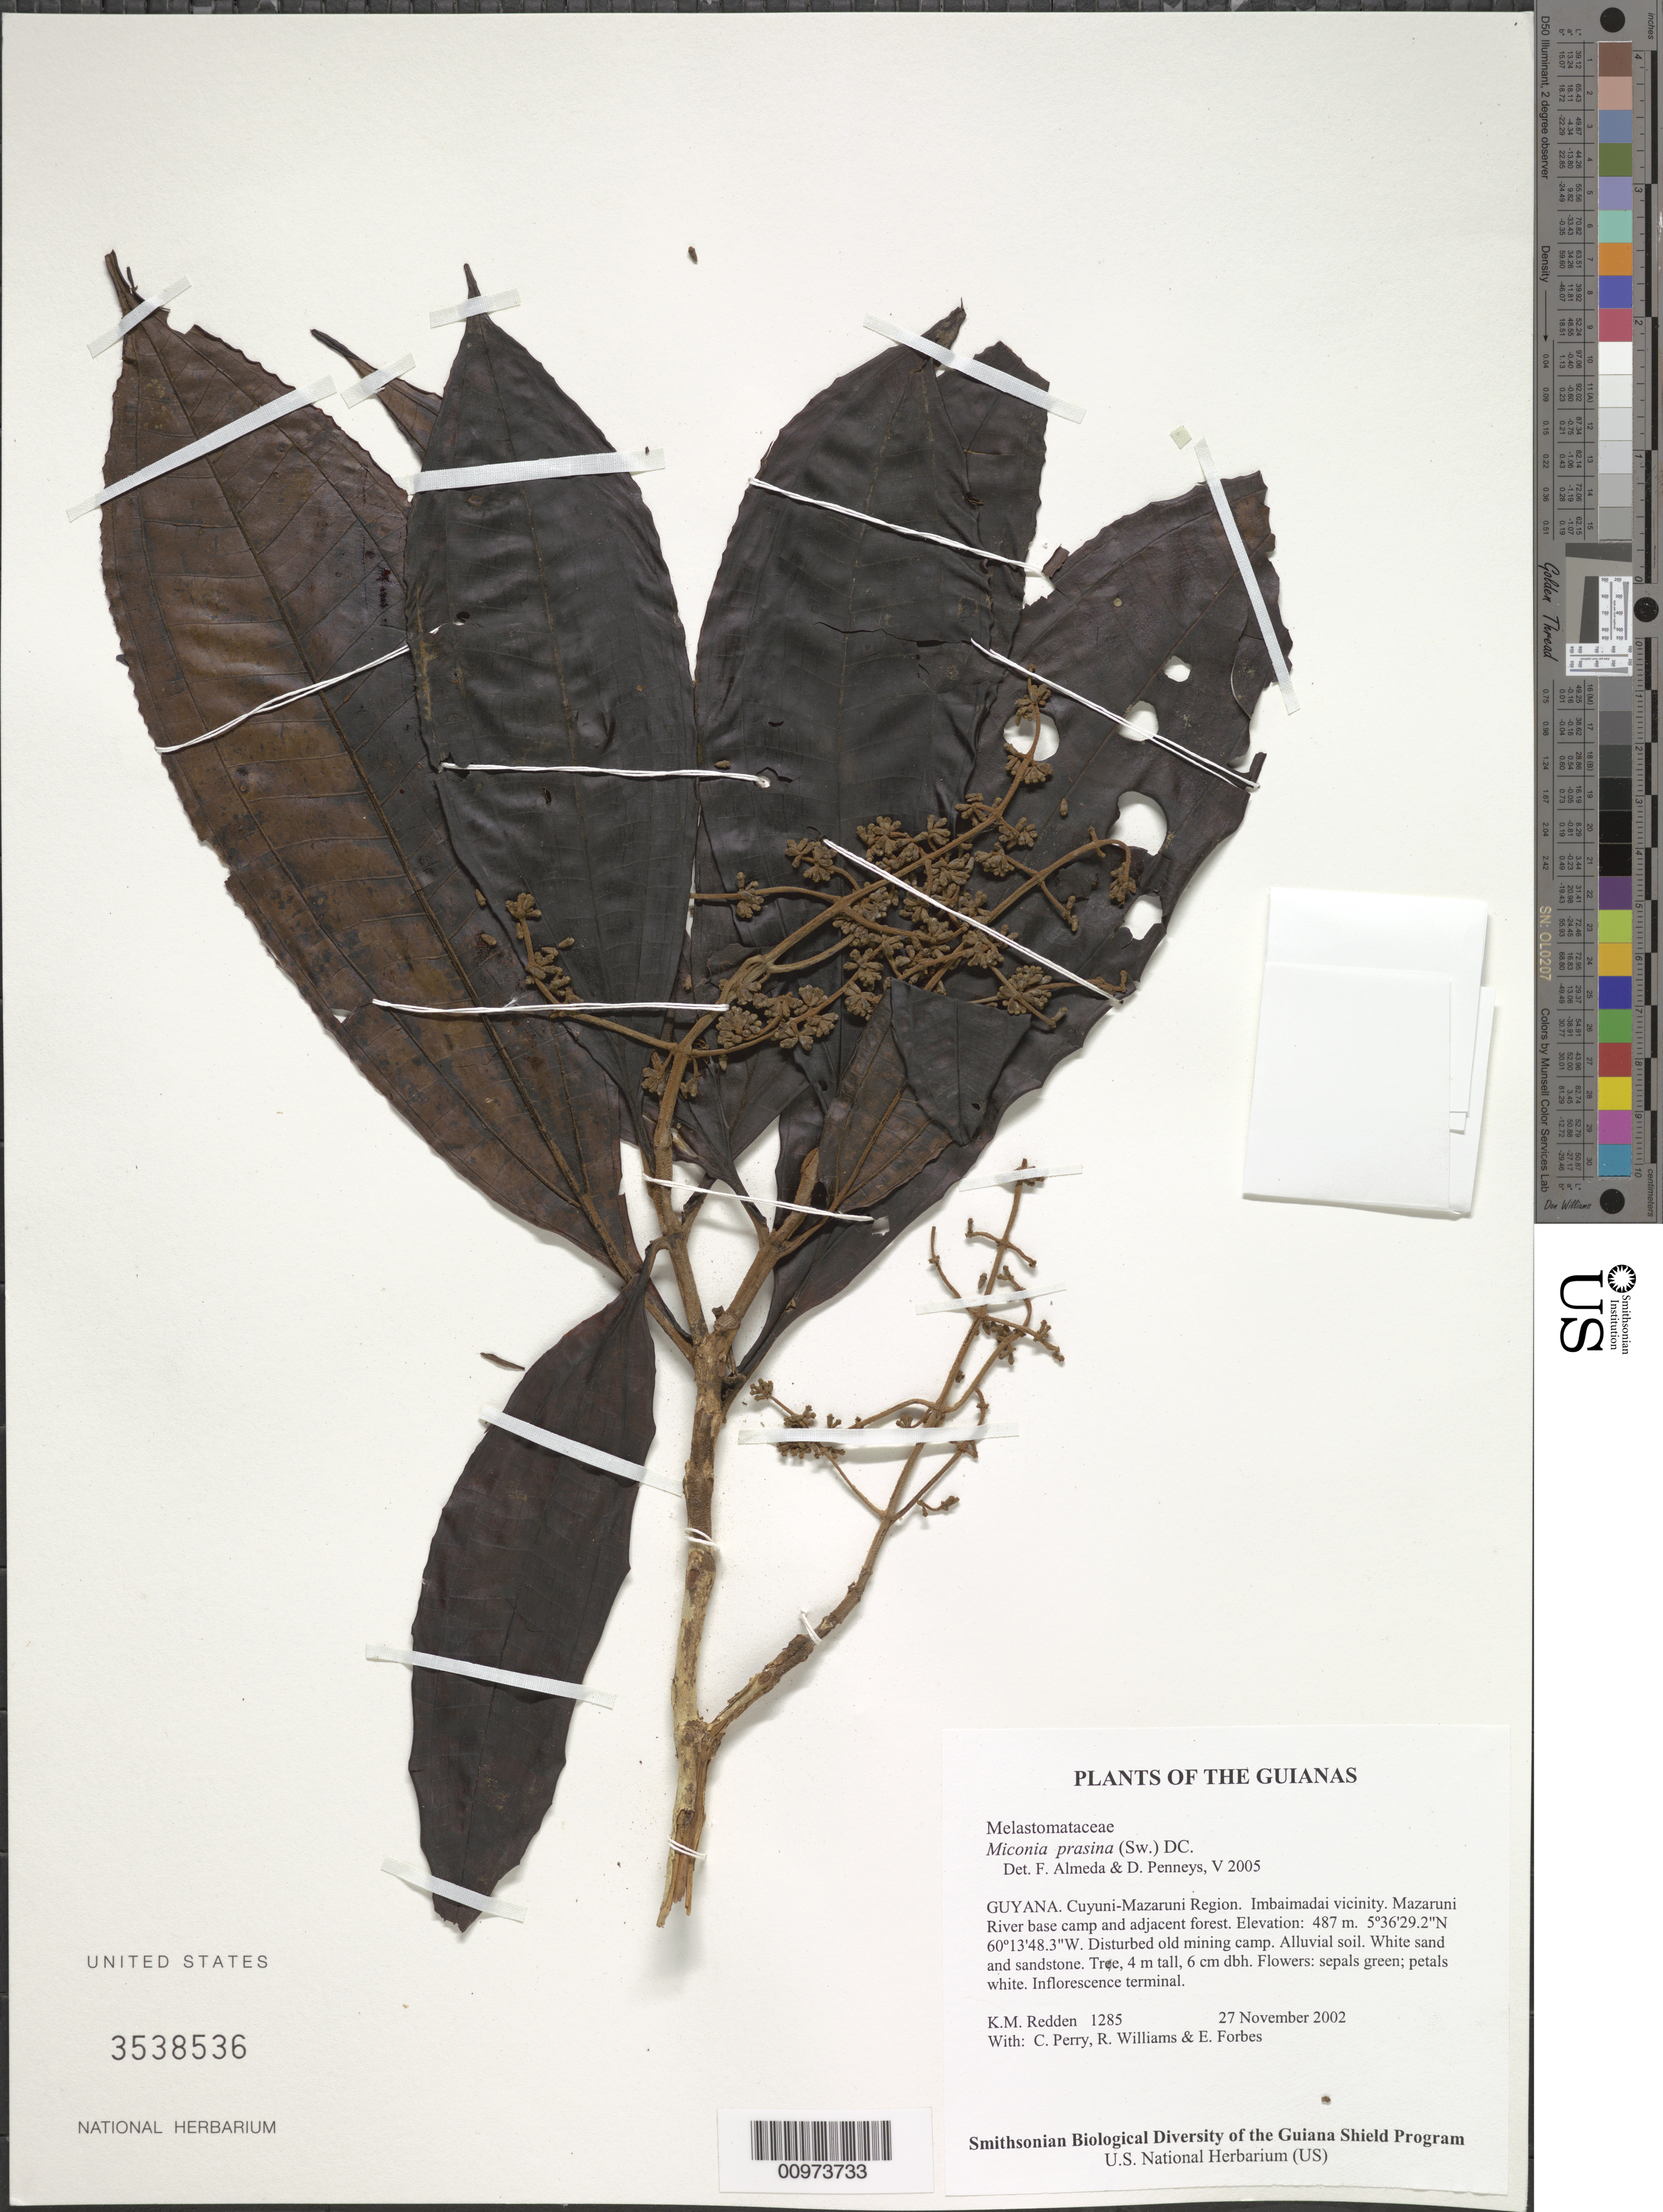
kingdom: Plantae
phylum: Tracheophyta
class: Magnoliopsida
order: Myrtales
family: Melastomataceae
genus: Miconia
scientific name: Miconia prasina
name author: (Sw.) DC.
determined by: Goldenberg, R.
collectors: K. M. Redden, C. Perry, R. Williams & E. Forbes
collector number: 1285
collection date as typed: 27 November 2002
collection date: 2002-11-27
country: Guyana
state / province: Cuyuni-Mazaruni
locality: Imbaimadai vicinity. Mazaruni River base camp and adjacent forest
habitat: Disturbed old mining camp. Alluvial soil. White sand and sandstone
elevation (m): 487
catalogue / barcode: US 3538536